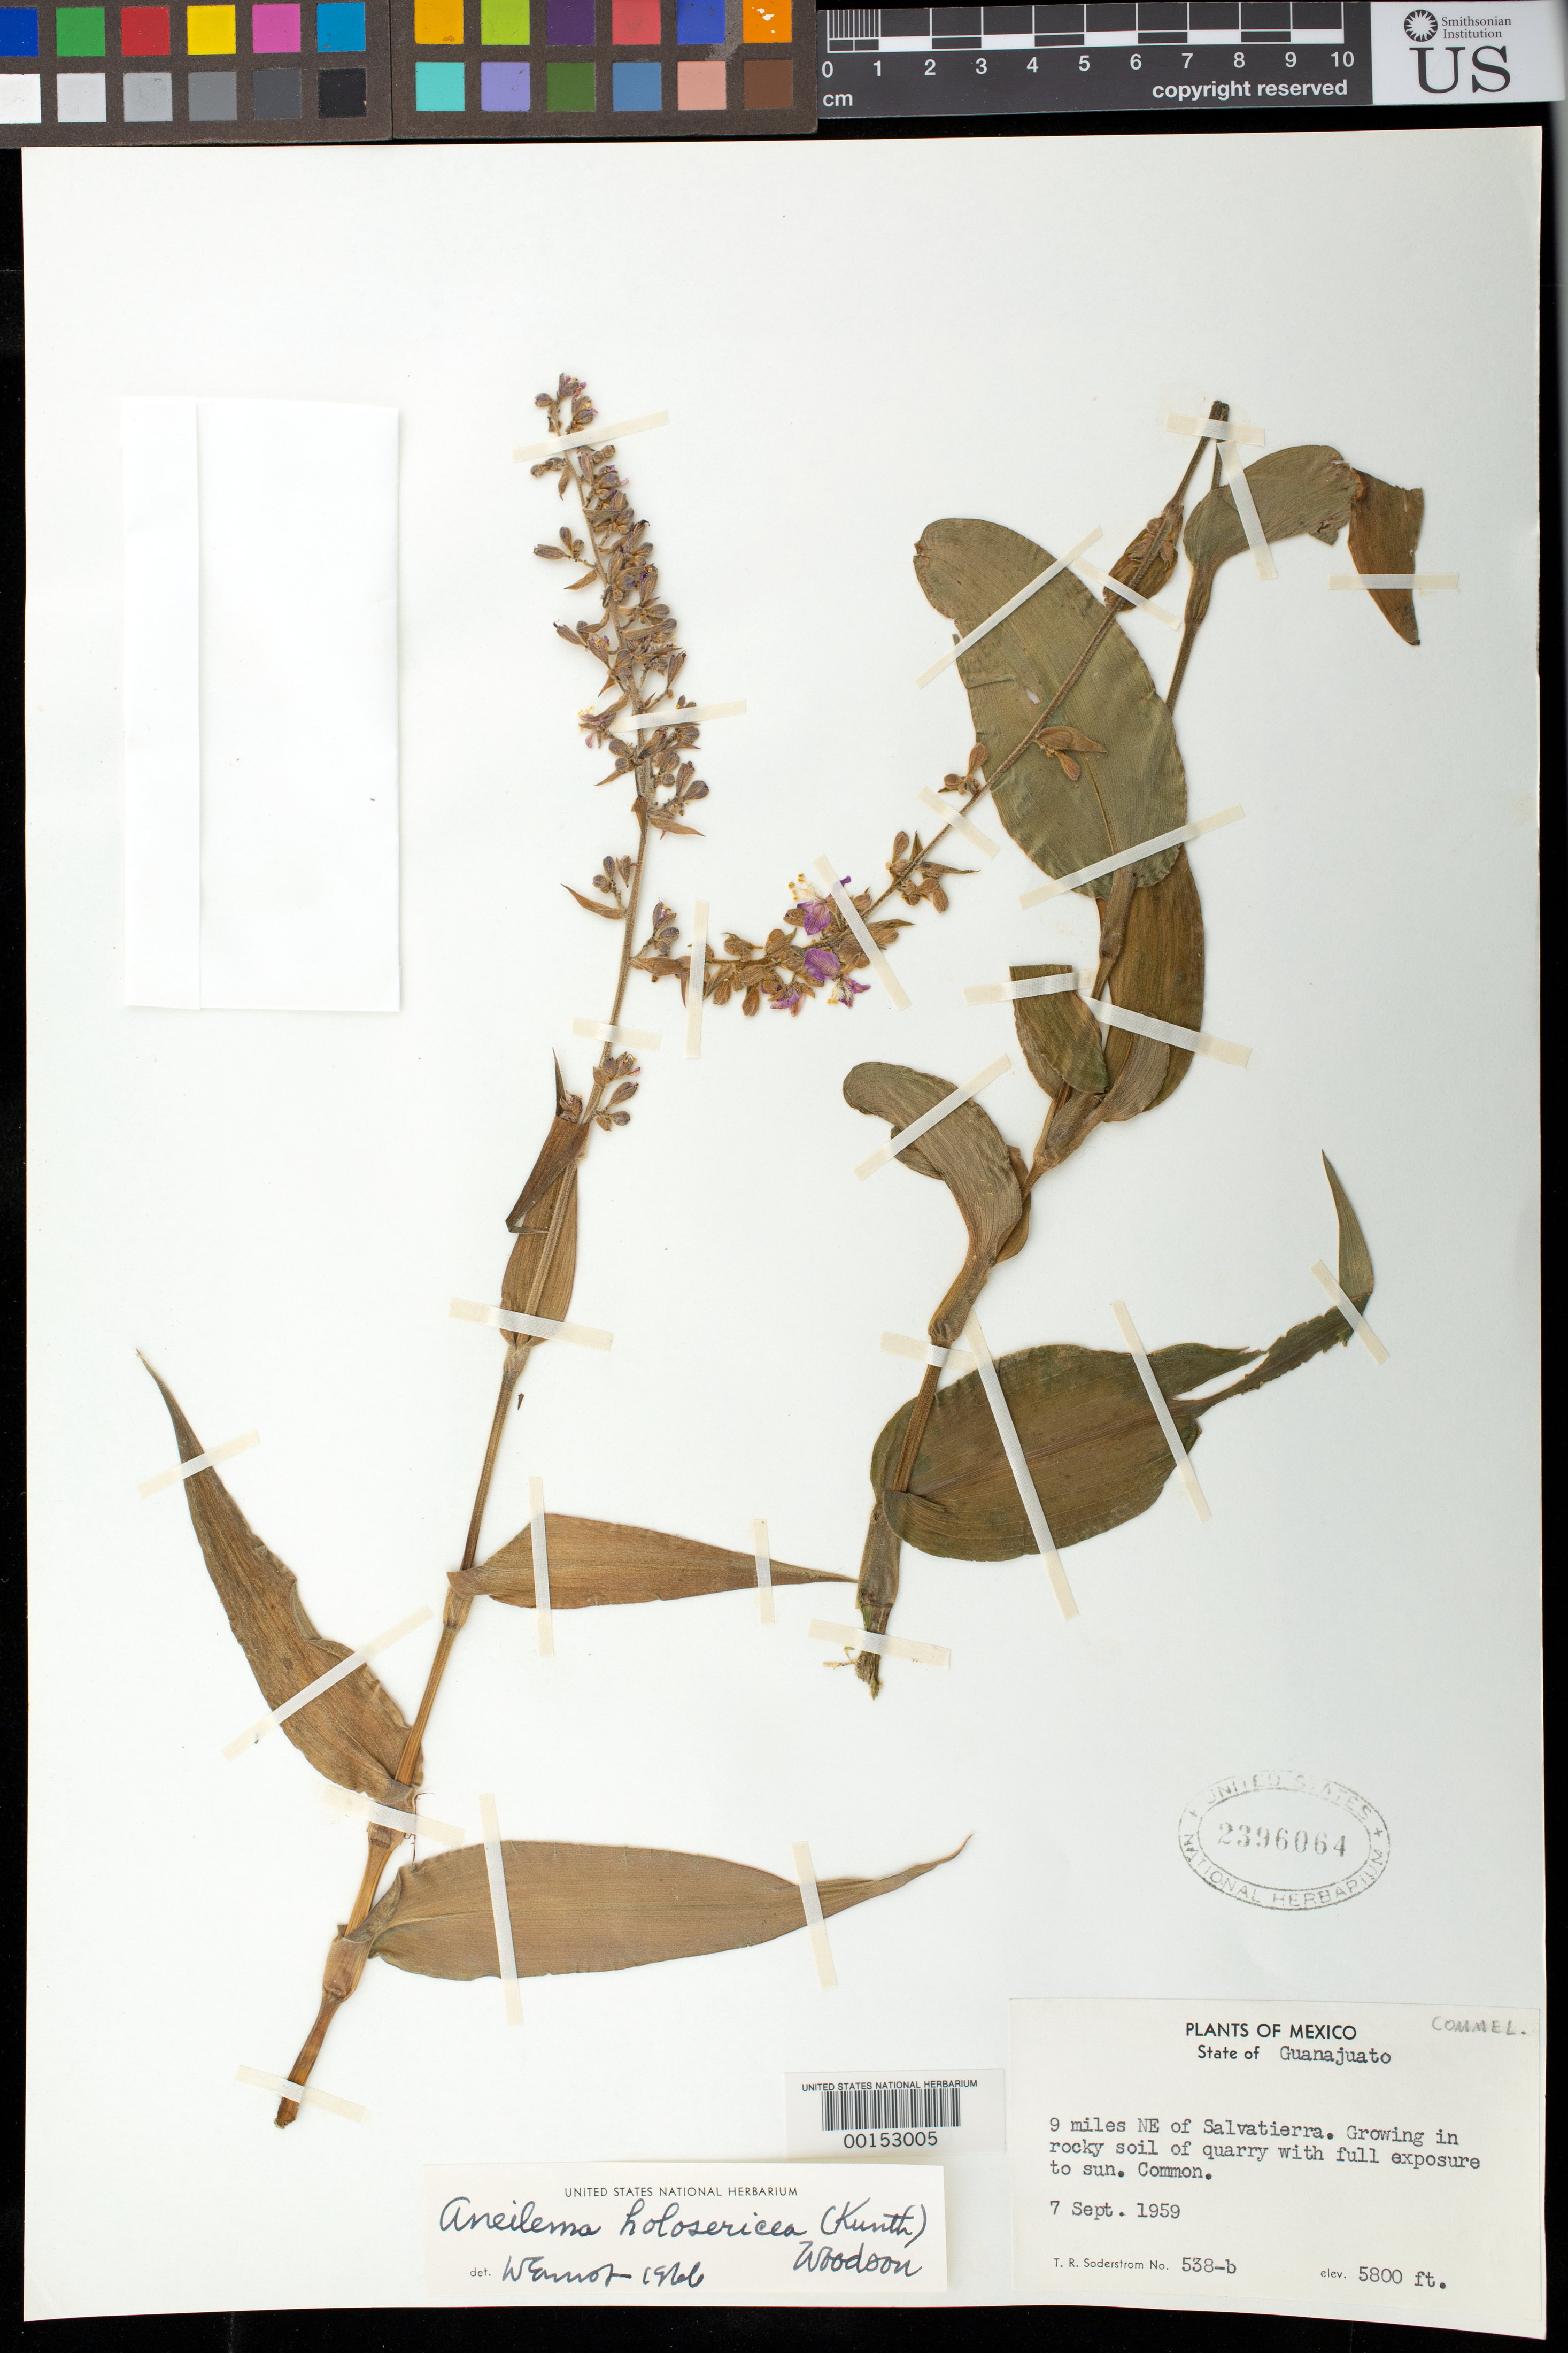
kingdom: Plantae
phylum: Tracheophyta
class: Liliopsida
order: Commelinales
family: Commelinaceae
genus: Thyrsanthemum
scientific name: Thyrsanthemum floribundum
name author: (M. Martens & Galeotti) Pichon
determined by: Hunt, D. R.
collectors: T. R. Soderstrom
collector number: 538-b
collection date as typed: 07 Sep 1959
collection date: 1959-09-07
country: Mexico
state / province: Guanajuato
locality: NE of Salvatierra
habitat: Sunny, rocky soil; quarry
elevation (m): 1769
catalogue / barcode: US 2396064